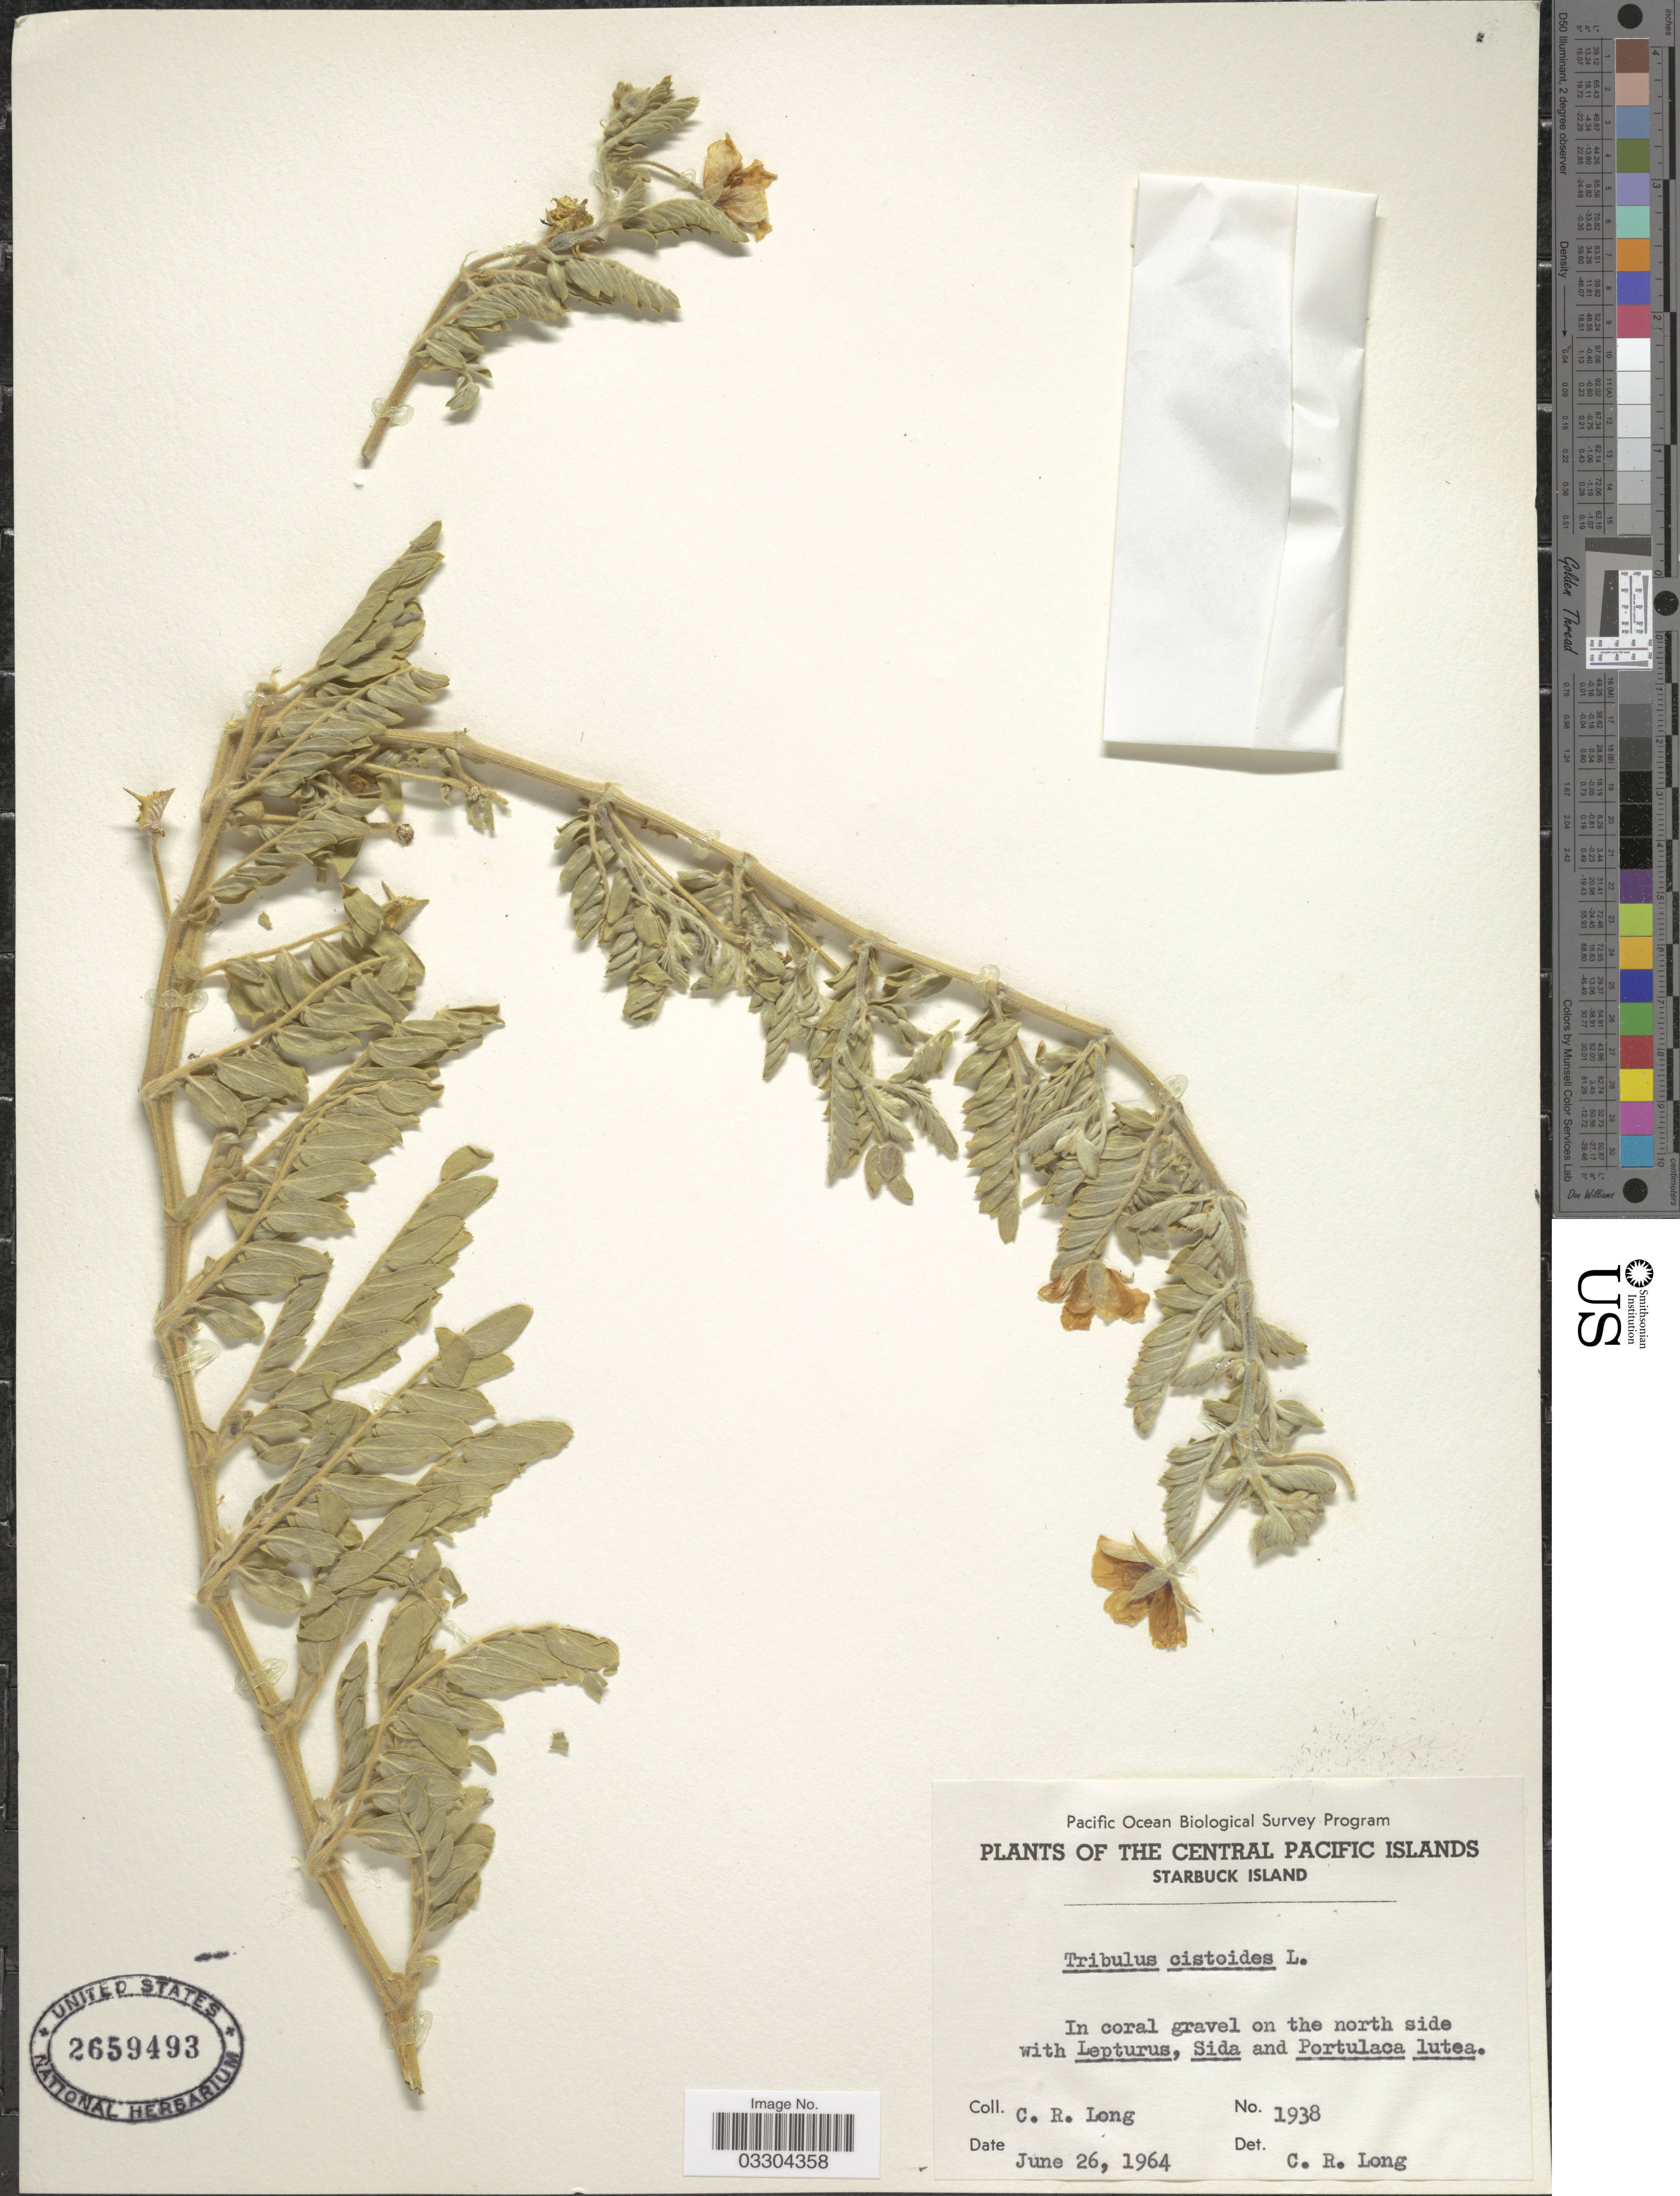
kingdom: Plantae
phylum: Tracheophyta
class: Magnoliopsida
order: Zygophyllales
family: Zygophyllaceae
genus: Tribulus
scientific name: Tribulus cistoides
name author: L.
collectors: C. R. Long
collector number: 1938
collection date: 1964-06-26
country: Kiribati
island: Starbuck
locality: The Central Pacific Islands. Starbuck Island. On the north side.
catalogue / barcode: US 2659493